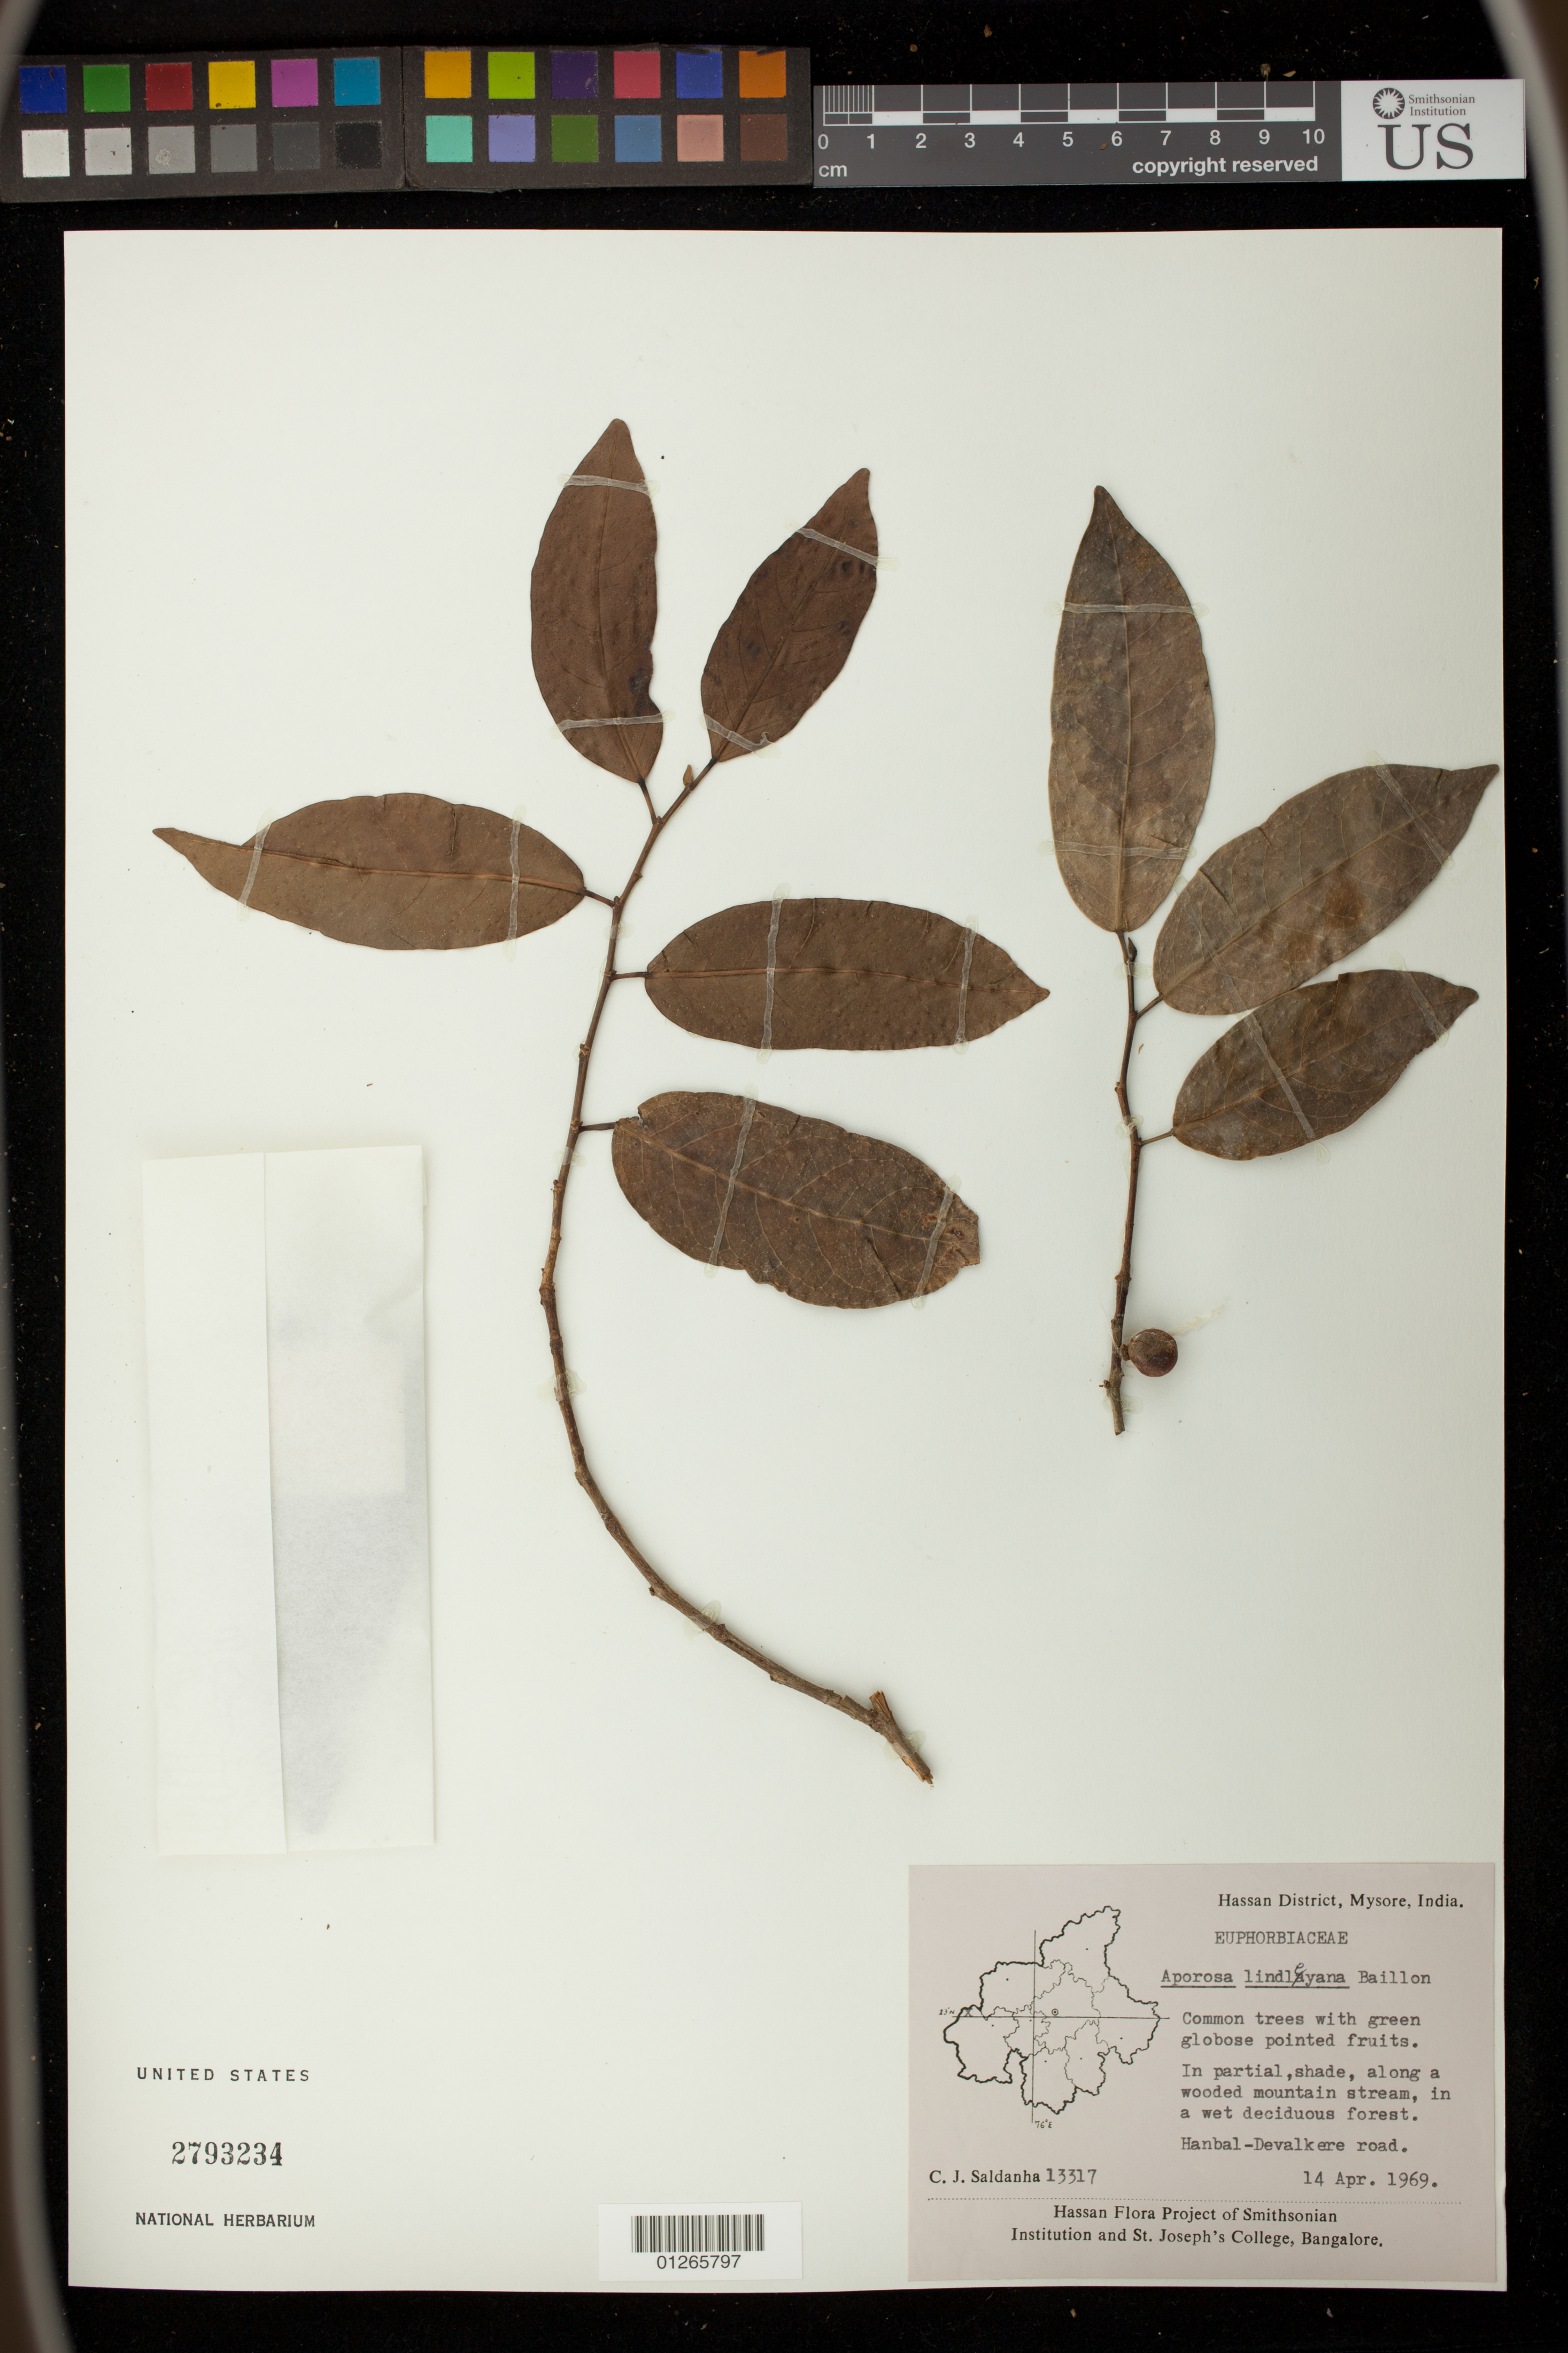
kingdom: Plantae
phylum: Tracheophyta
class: Magnoliopsida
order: Malpighiales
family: Phyllanthaceae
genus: Aporosa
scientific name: Aporosa cardiosperma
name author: (Gaertn.) Merr.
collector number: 13317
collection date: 1969-04-14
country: India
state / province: Karnataka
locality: Hassan District, Mysore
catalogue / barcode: US 2793234